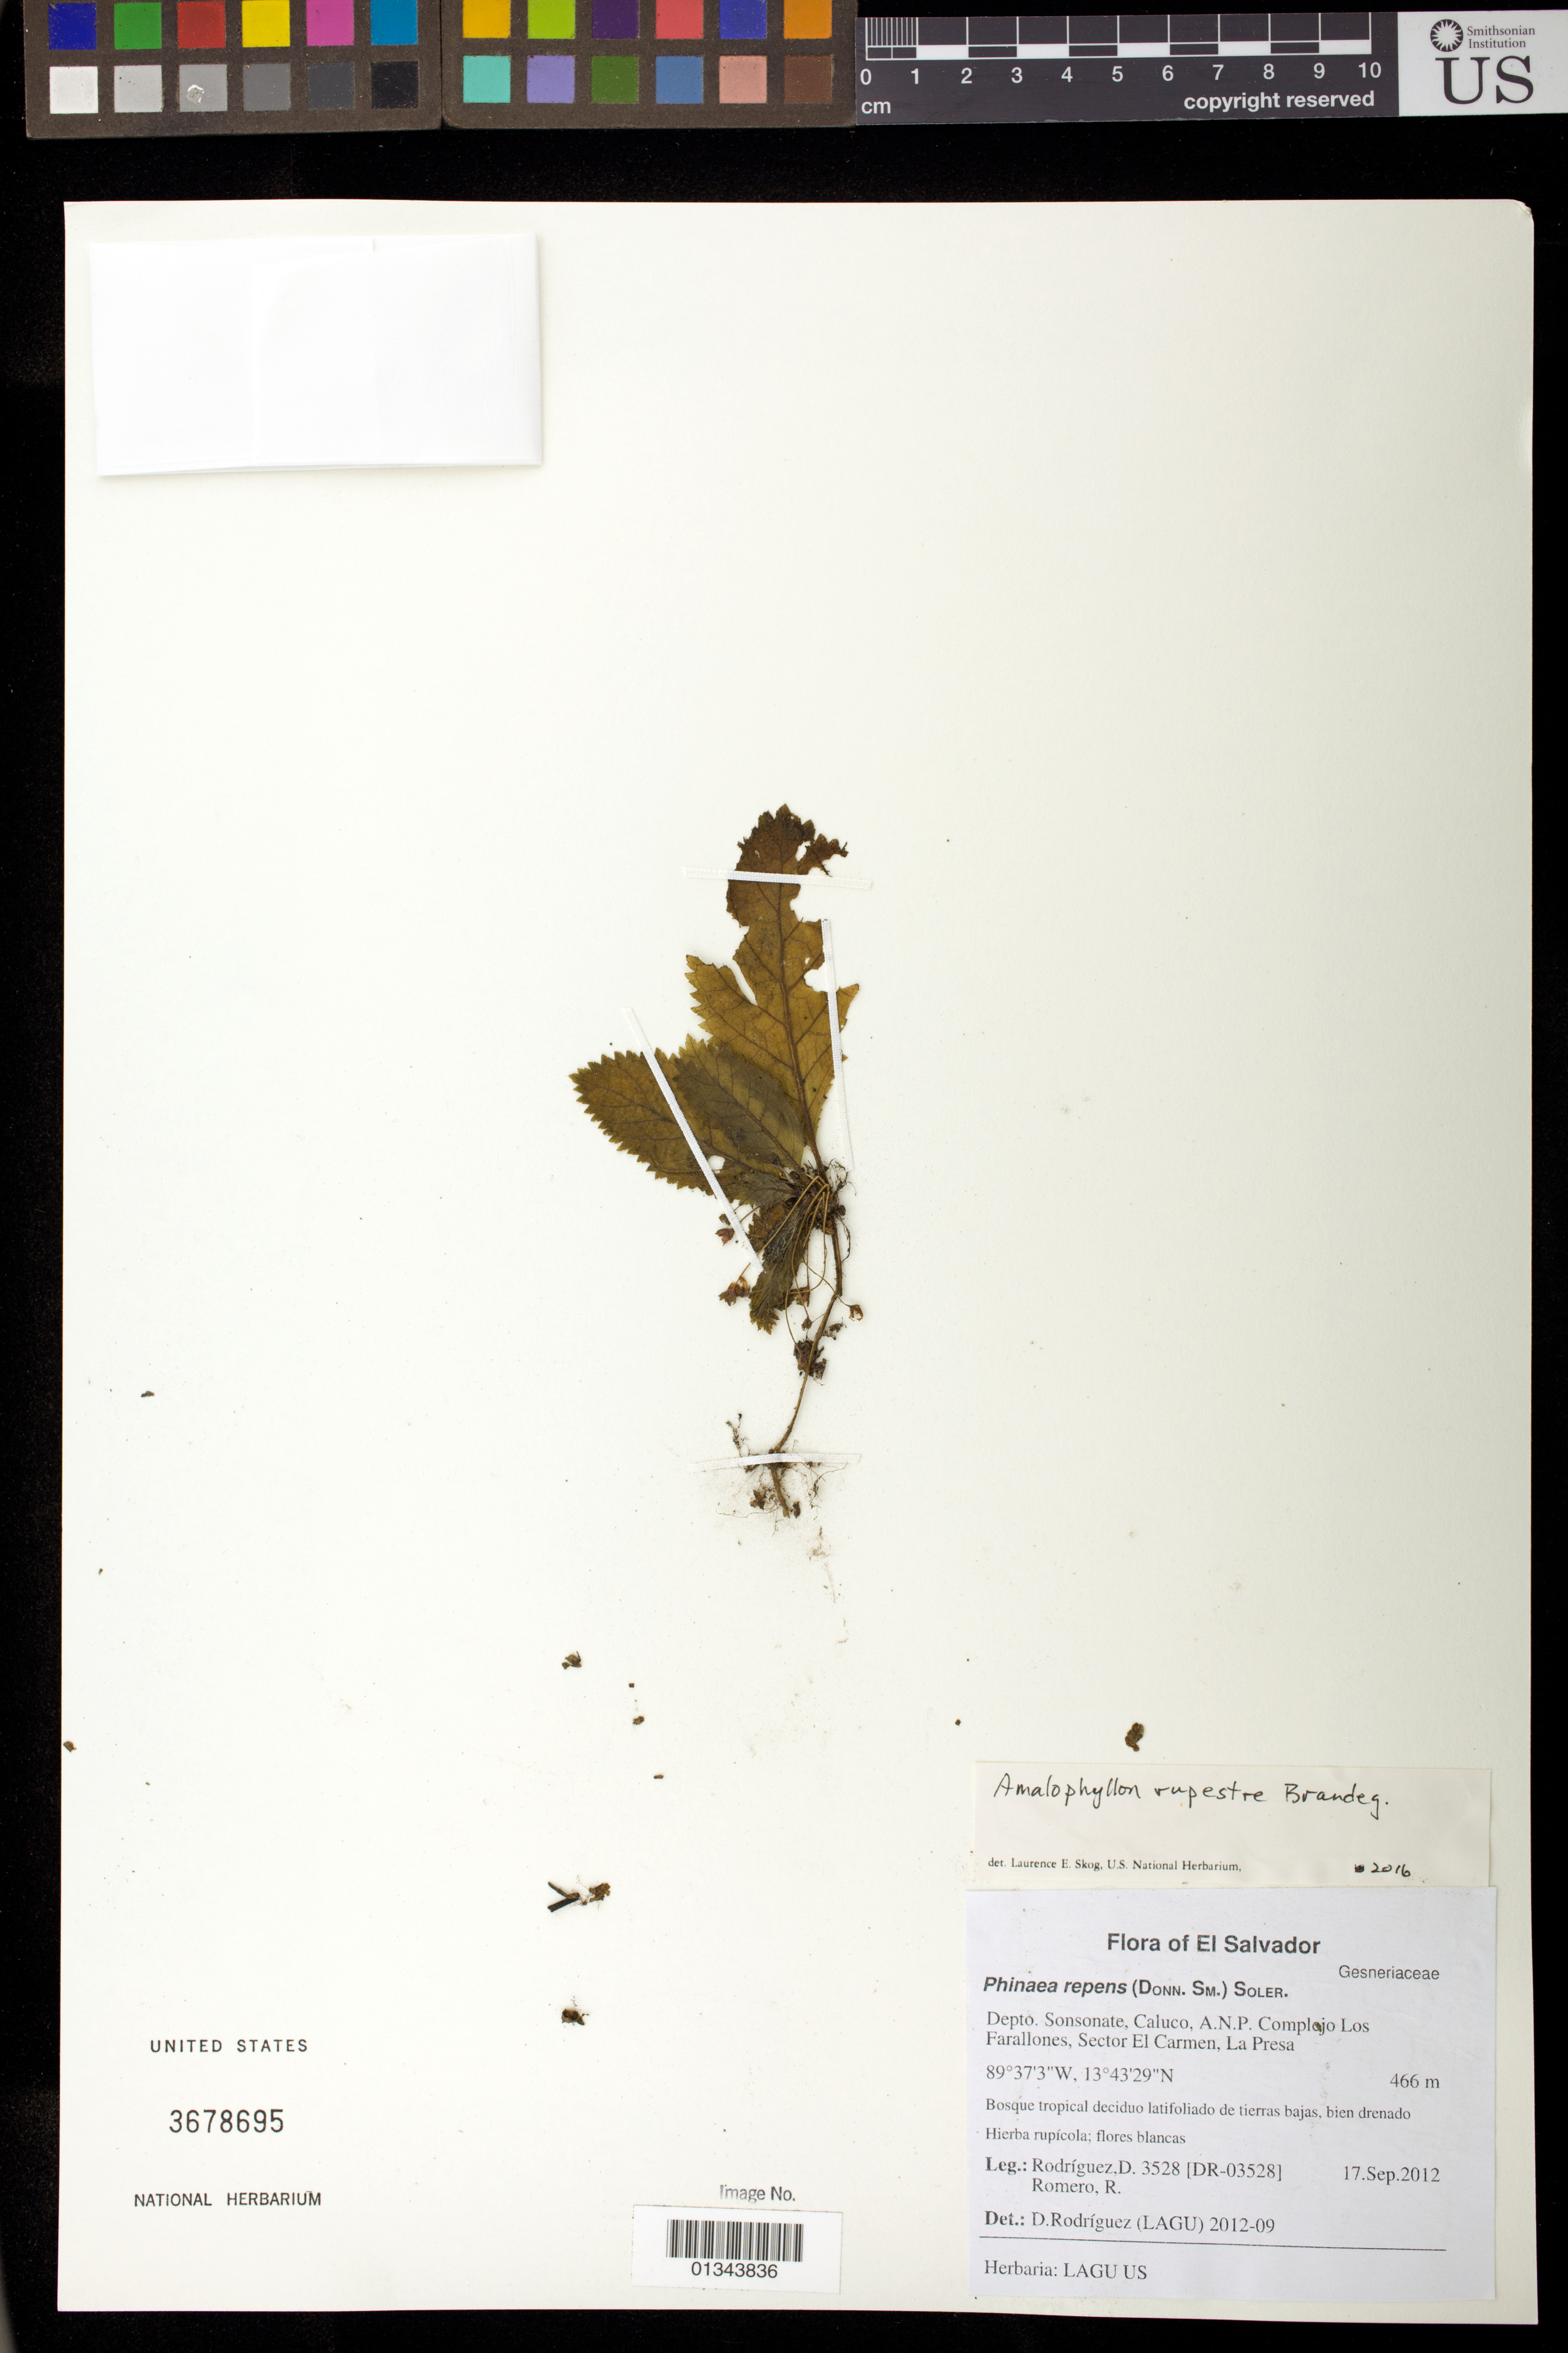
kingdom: Plantae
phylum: Tracheophyta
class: Magnoliopsida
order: Lamiales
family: Gesneriaceae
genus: Amalophyllon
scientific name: Amalophyllon rupestre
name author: Brandegee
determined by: Skog, Laurence E.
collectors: D. Rodriguez & R. Romero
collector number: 3528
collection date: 2012-09-17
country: El Salvador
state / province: Sonsonate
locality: Caluco, A. N. P. Complejo Los Farallones, Sector El Carmen, La Presa.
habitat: Bosque tropical deciduo latifoliado de tierras bajas, bien drenado.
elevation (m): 466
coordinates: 13 43 29 N, 89 37 3 W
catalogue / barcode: US 3678695